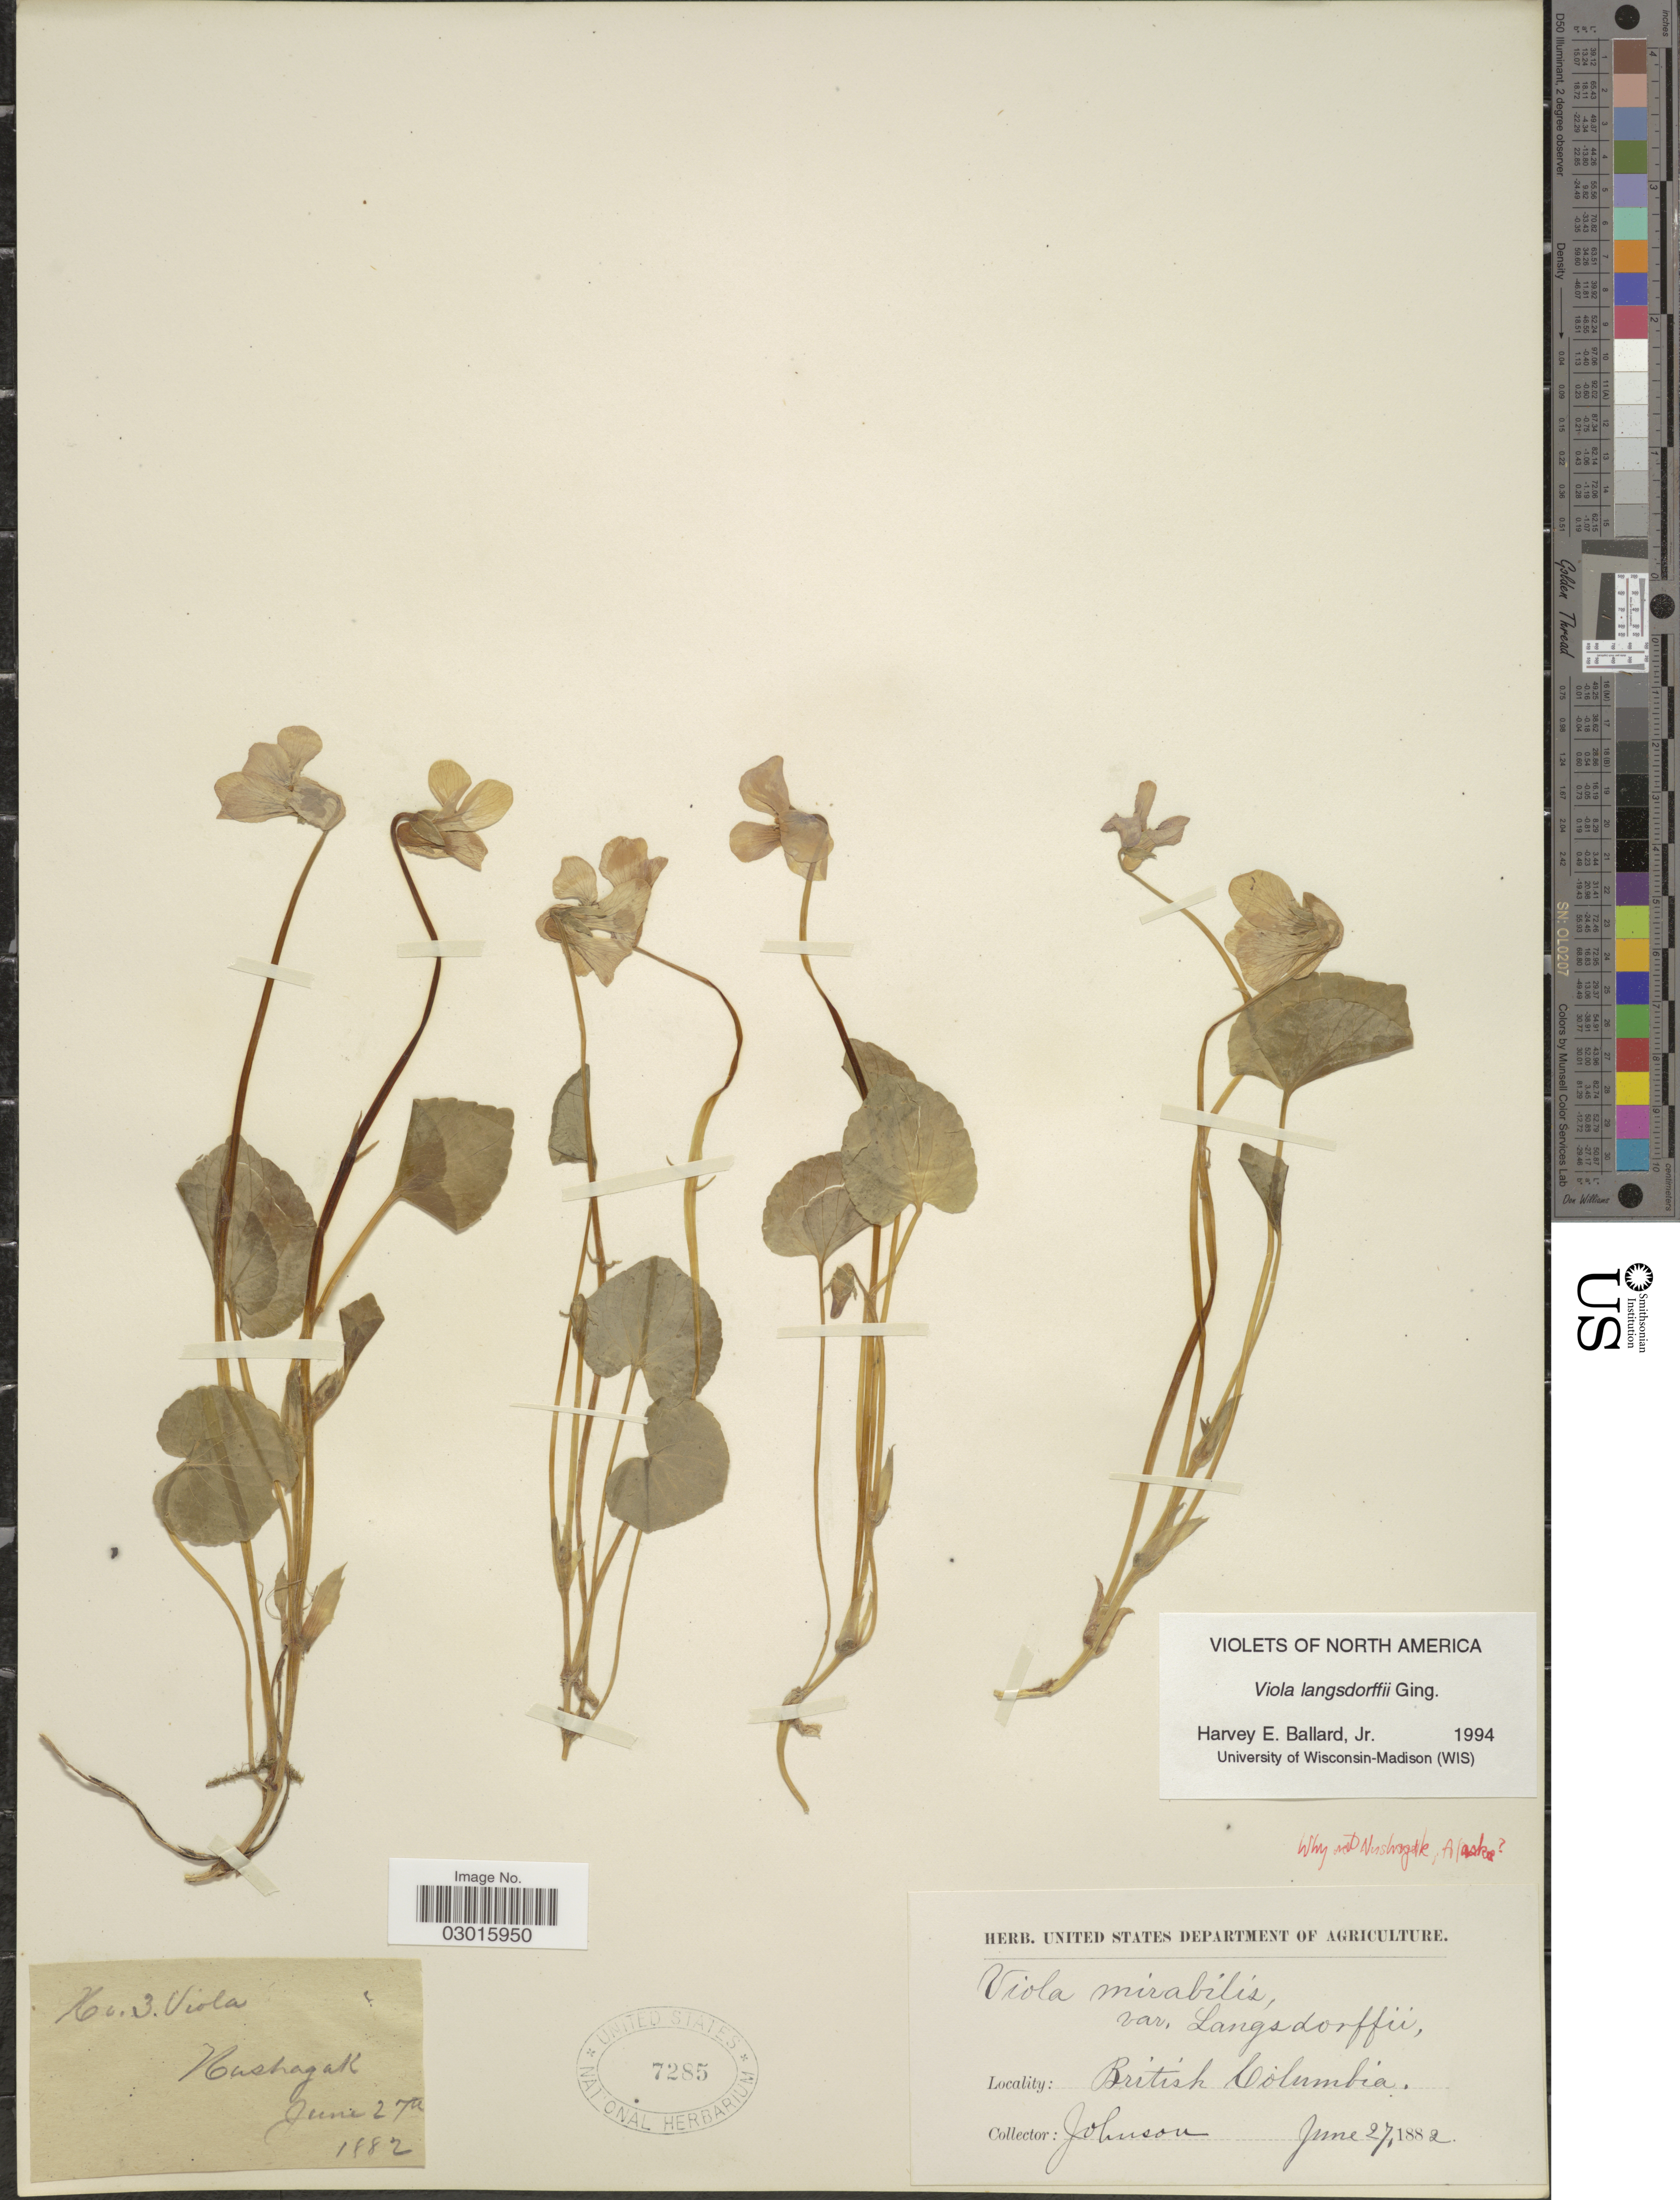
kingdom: Plantae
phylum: Tracheophyta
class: Magnoliopsida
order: Malpighiales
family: Violaceae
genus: Viola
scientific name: Viola langsdorffii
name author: Fisch. ex Ging.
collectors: -- Johnson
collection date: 1882-06-27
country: Canada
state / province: British Columbia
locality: Hushagak.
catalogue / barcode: US 7285